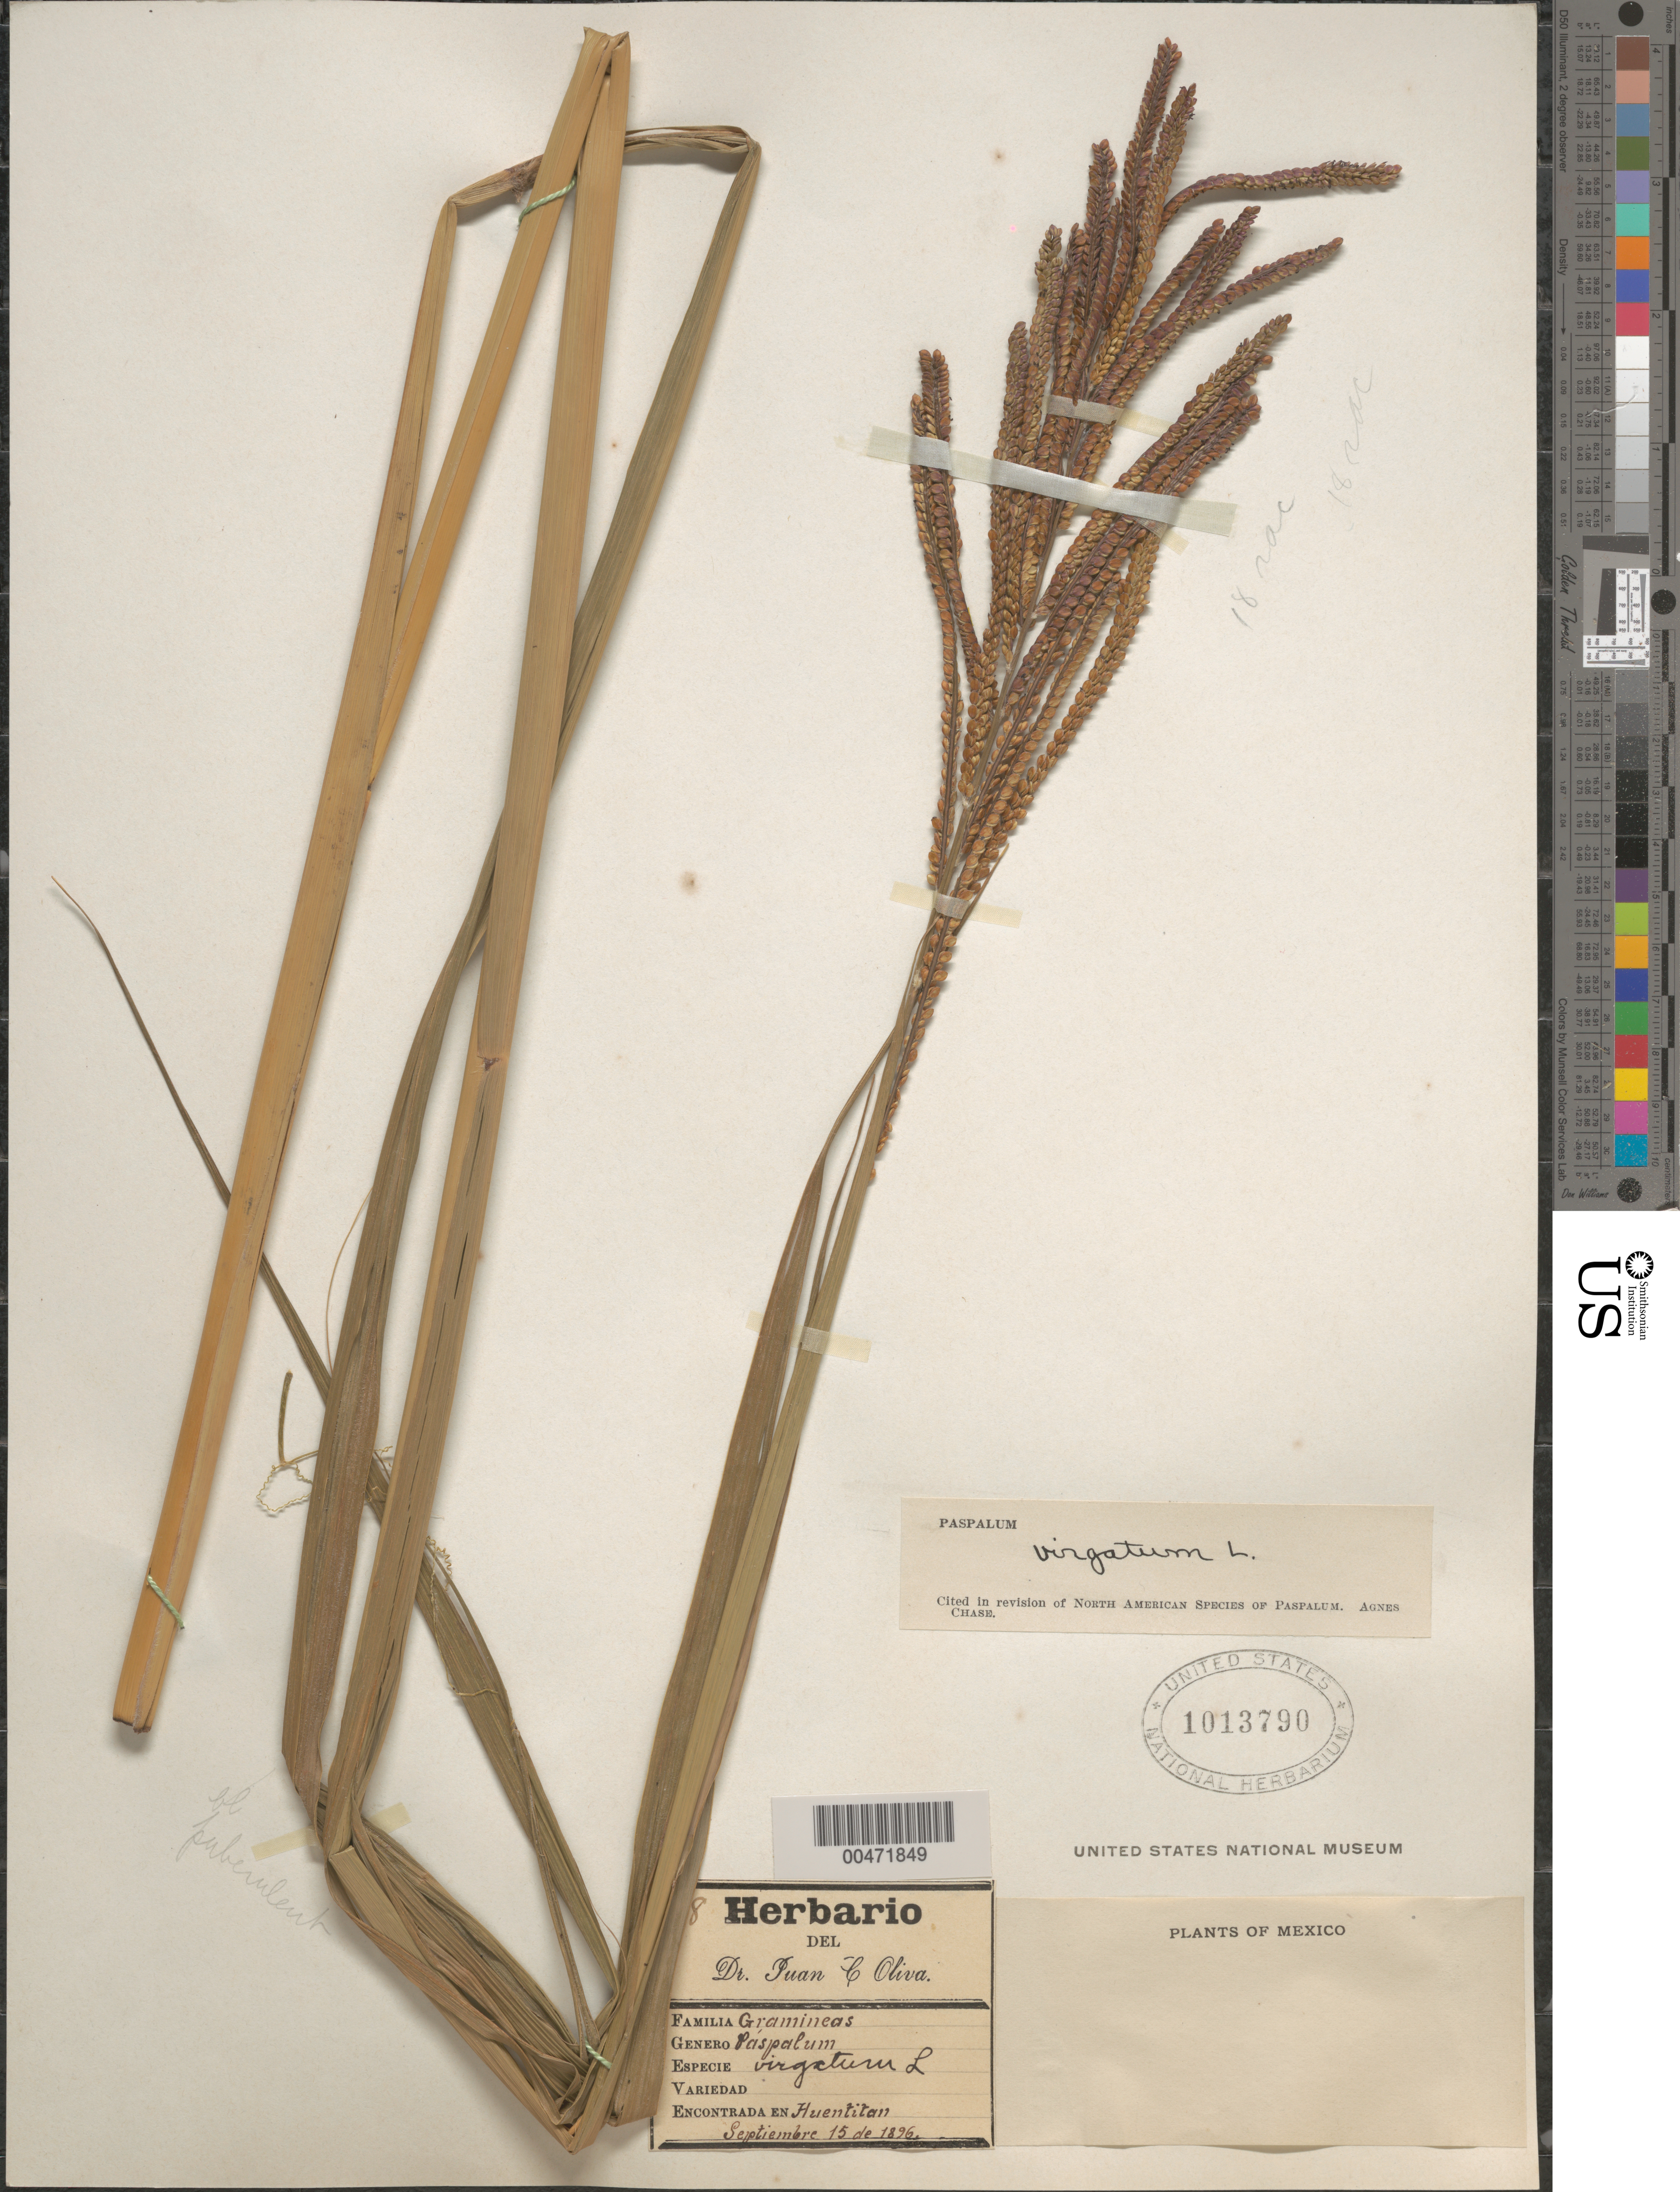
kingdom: Plantae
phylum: Tracheophyta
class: Liliopsida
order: Poales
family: Poaceae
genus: Paspalum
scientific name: Paspalum virgatum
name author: L.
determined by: Chase, [M.] Agnes, (US)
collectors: J. C. Oliva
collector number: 8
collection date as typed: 15 Sep 1896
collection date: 1896-09-15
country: Mexico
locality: Huentitan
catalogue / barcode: US 1013790